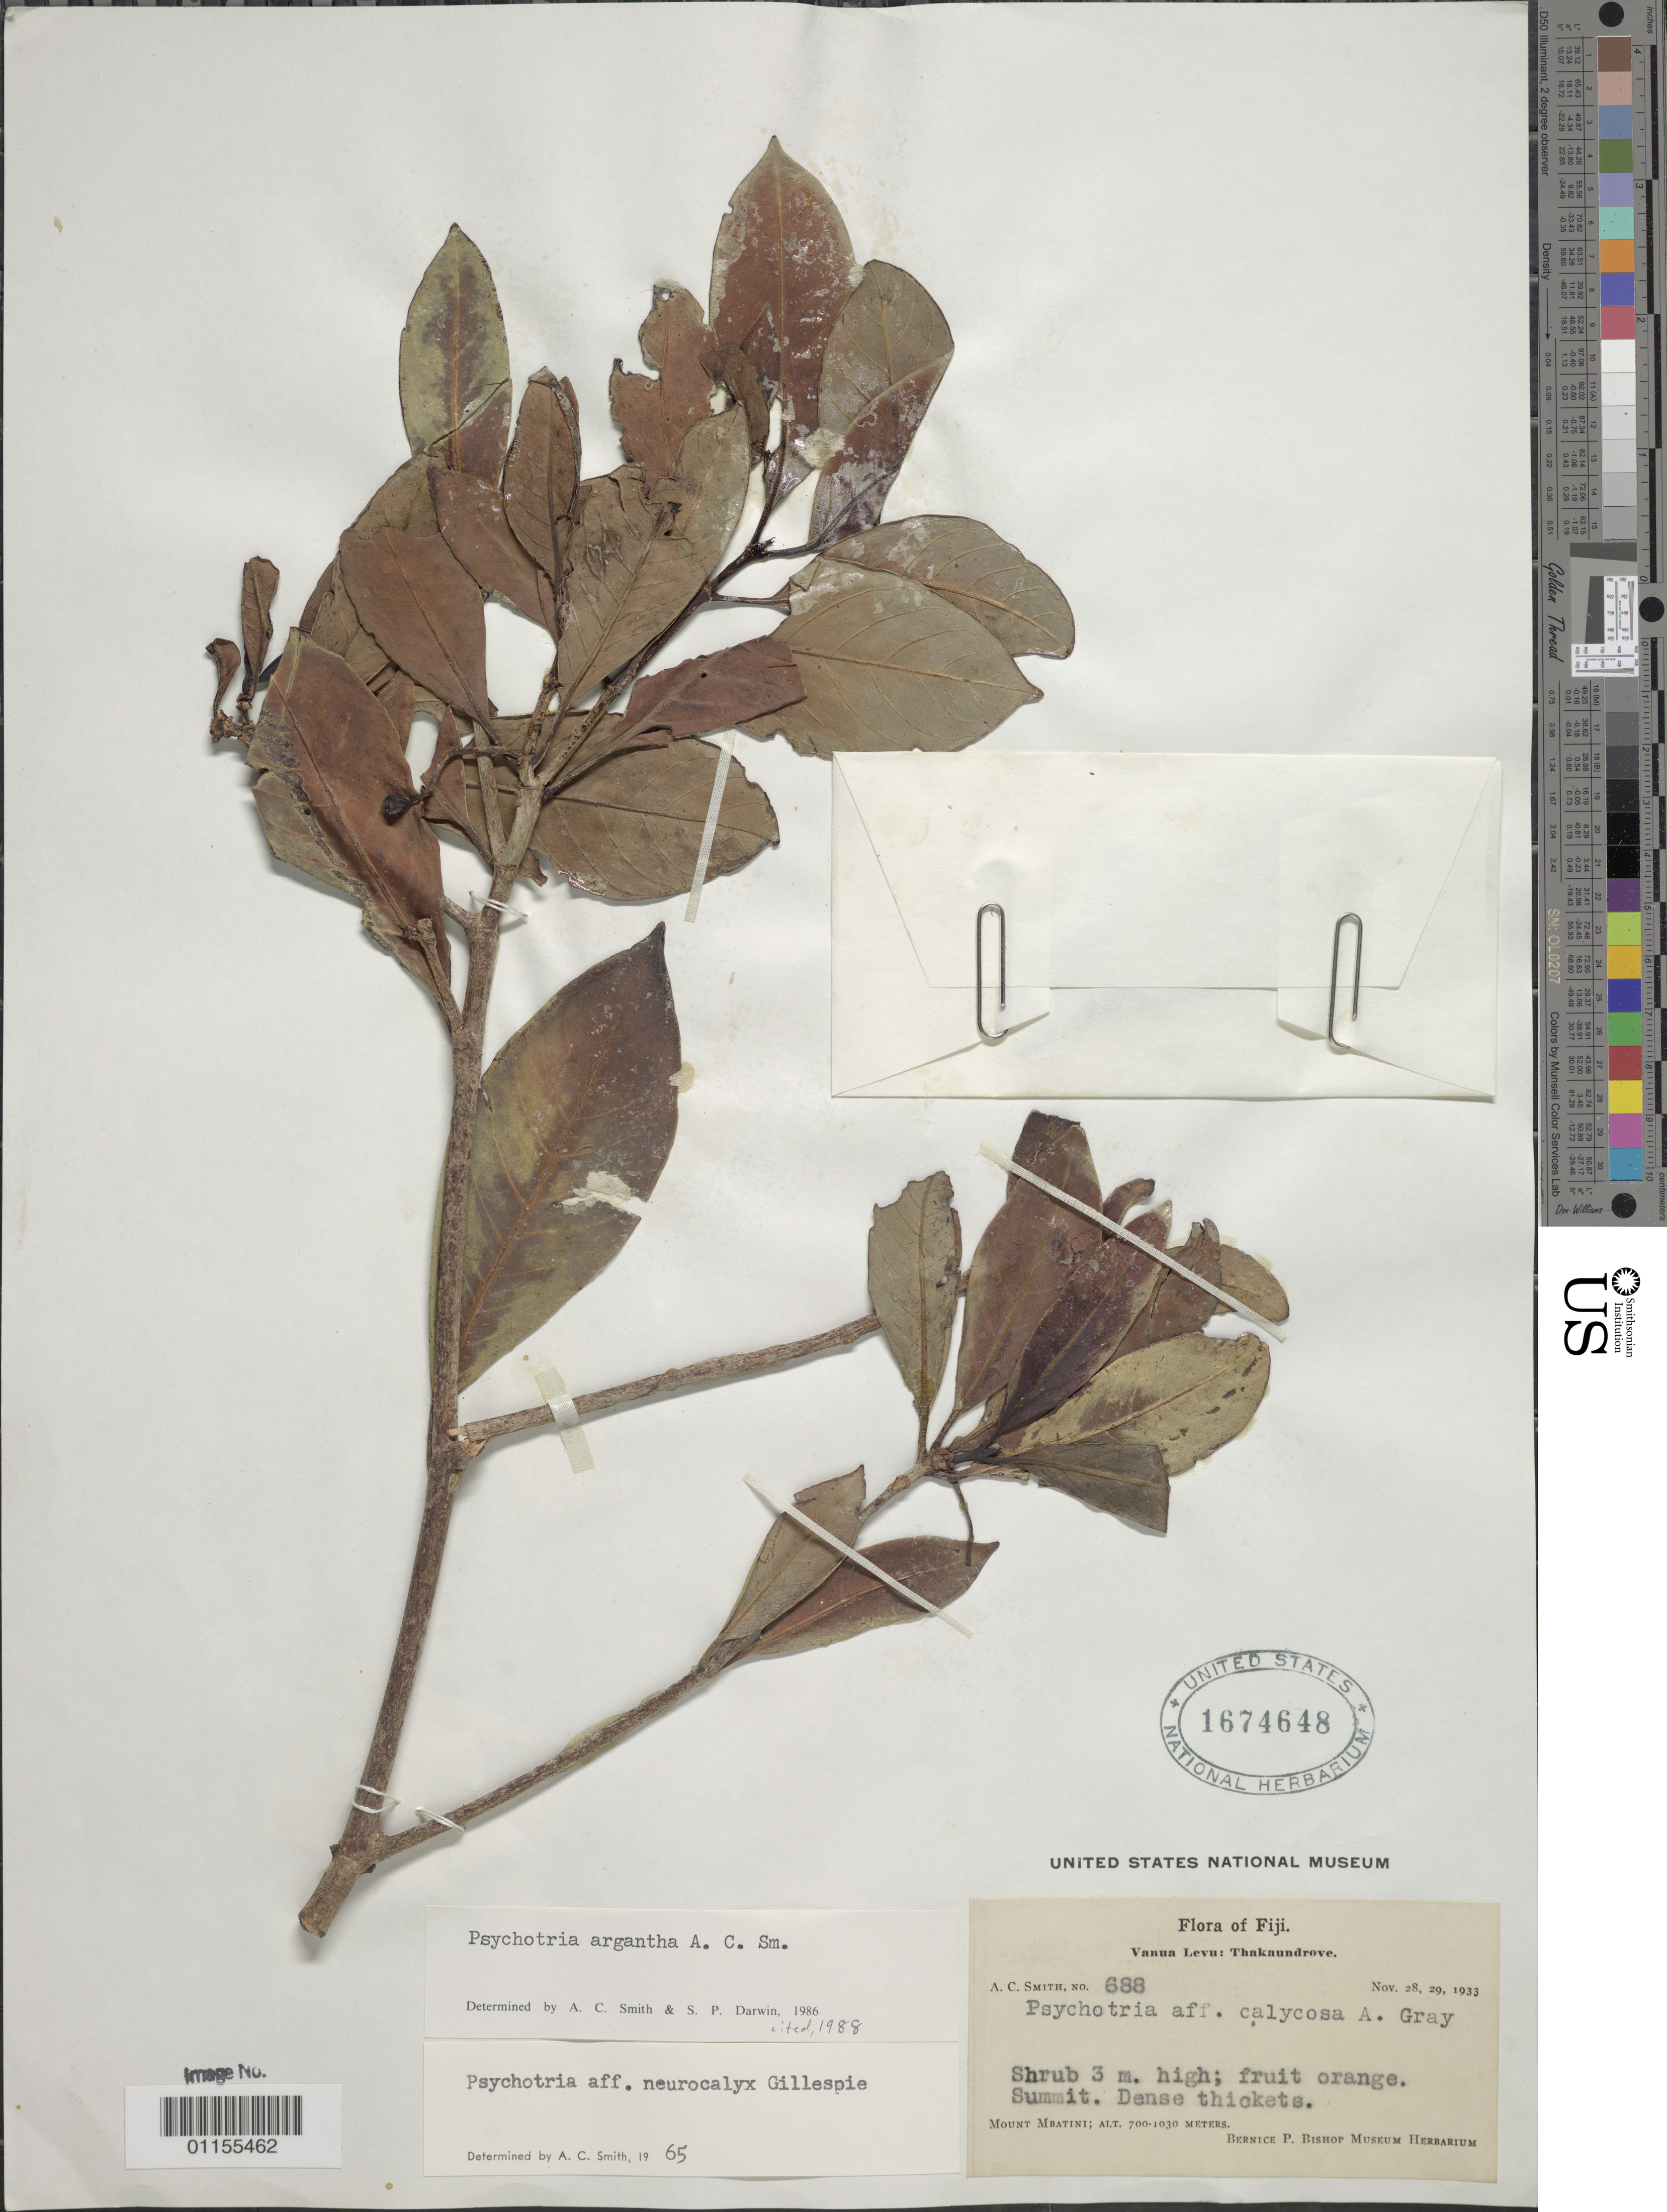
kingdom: Plantae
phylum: Tracheophyta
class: Magnoliopsida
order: Gentianales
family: Rubiaceae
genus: Psychotria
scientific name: Psychotria argantha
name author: A.C. Sm.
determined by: Smith, A. C.; Darwin, Steven P.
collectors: A. C. Smith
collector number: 688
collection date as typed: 28 Nov 1933 and 29 Nov 1933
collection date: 1933-11-28,1933-11-29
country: Fiji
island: Vanua Levu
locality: Vanua Levu: Thakaundrove. Mount Mbatini.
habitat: dense thickets.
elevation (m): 700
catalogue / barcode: US 1674648